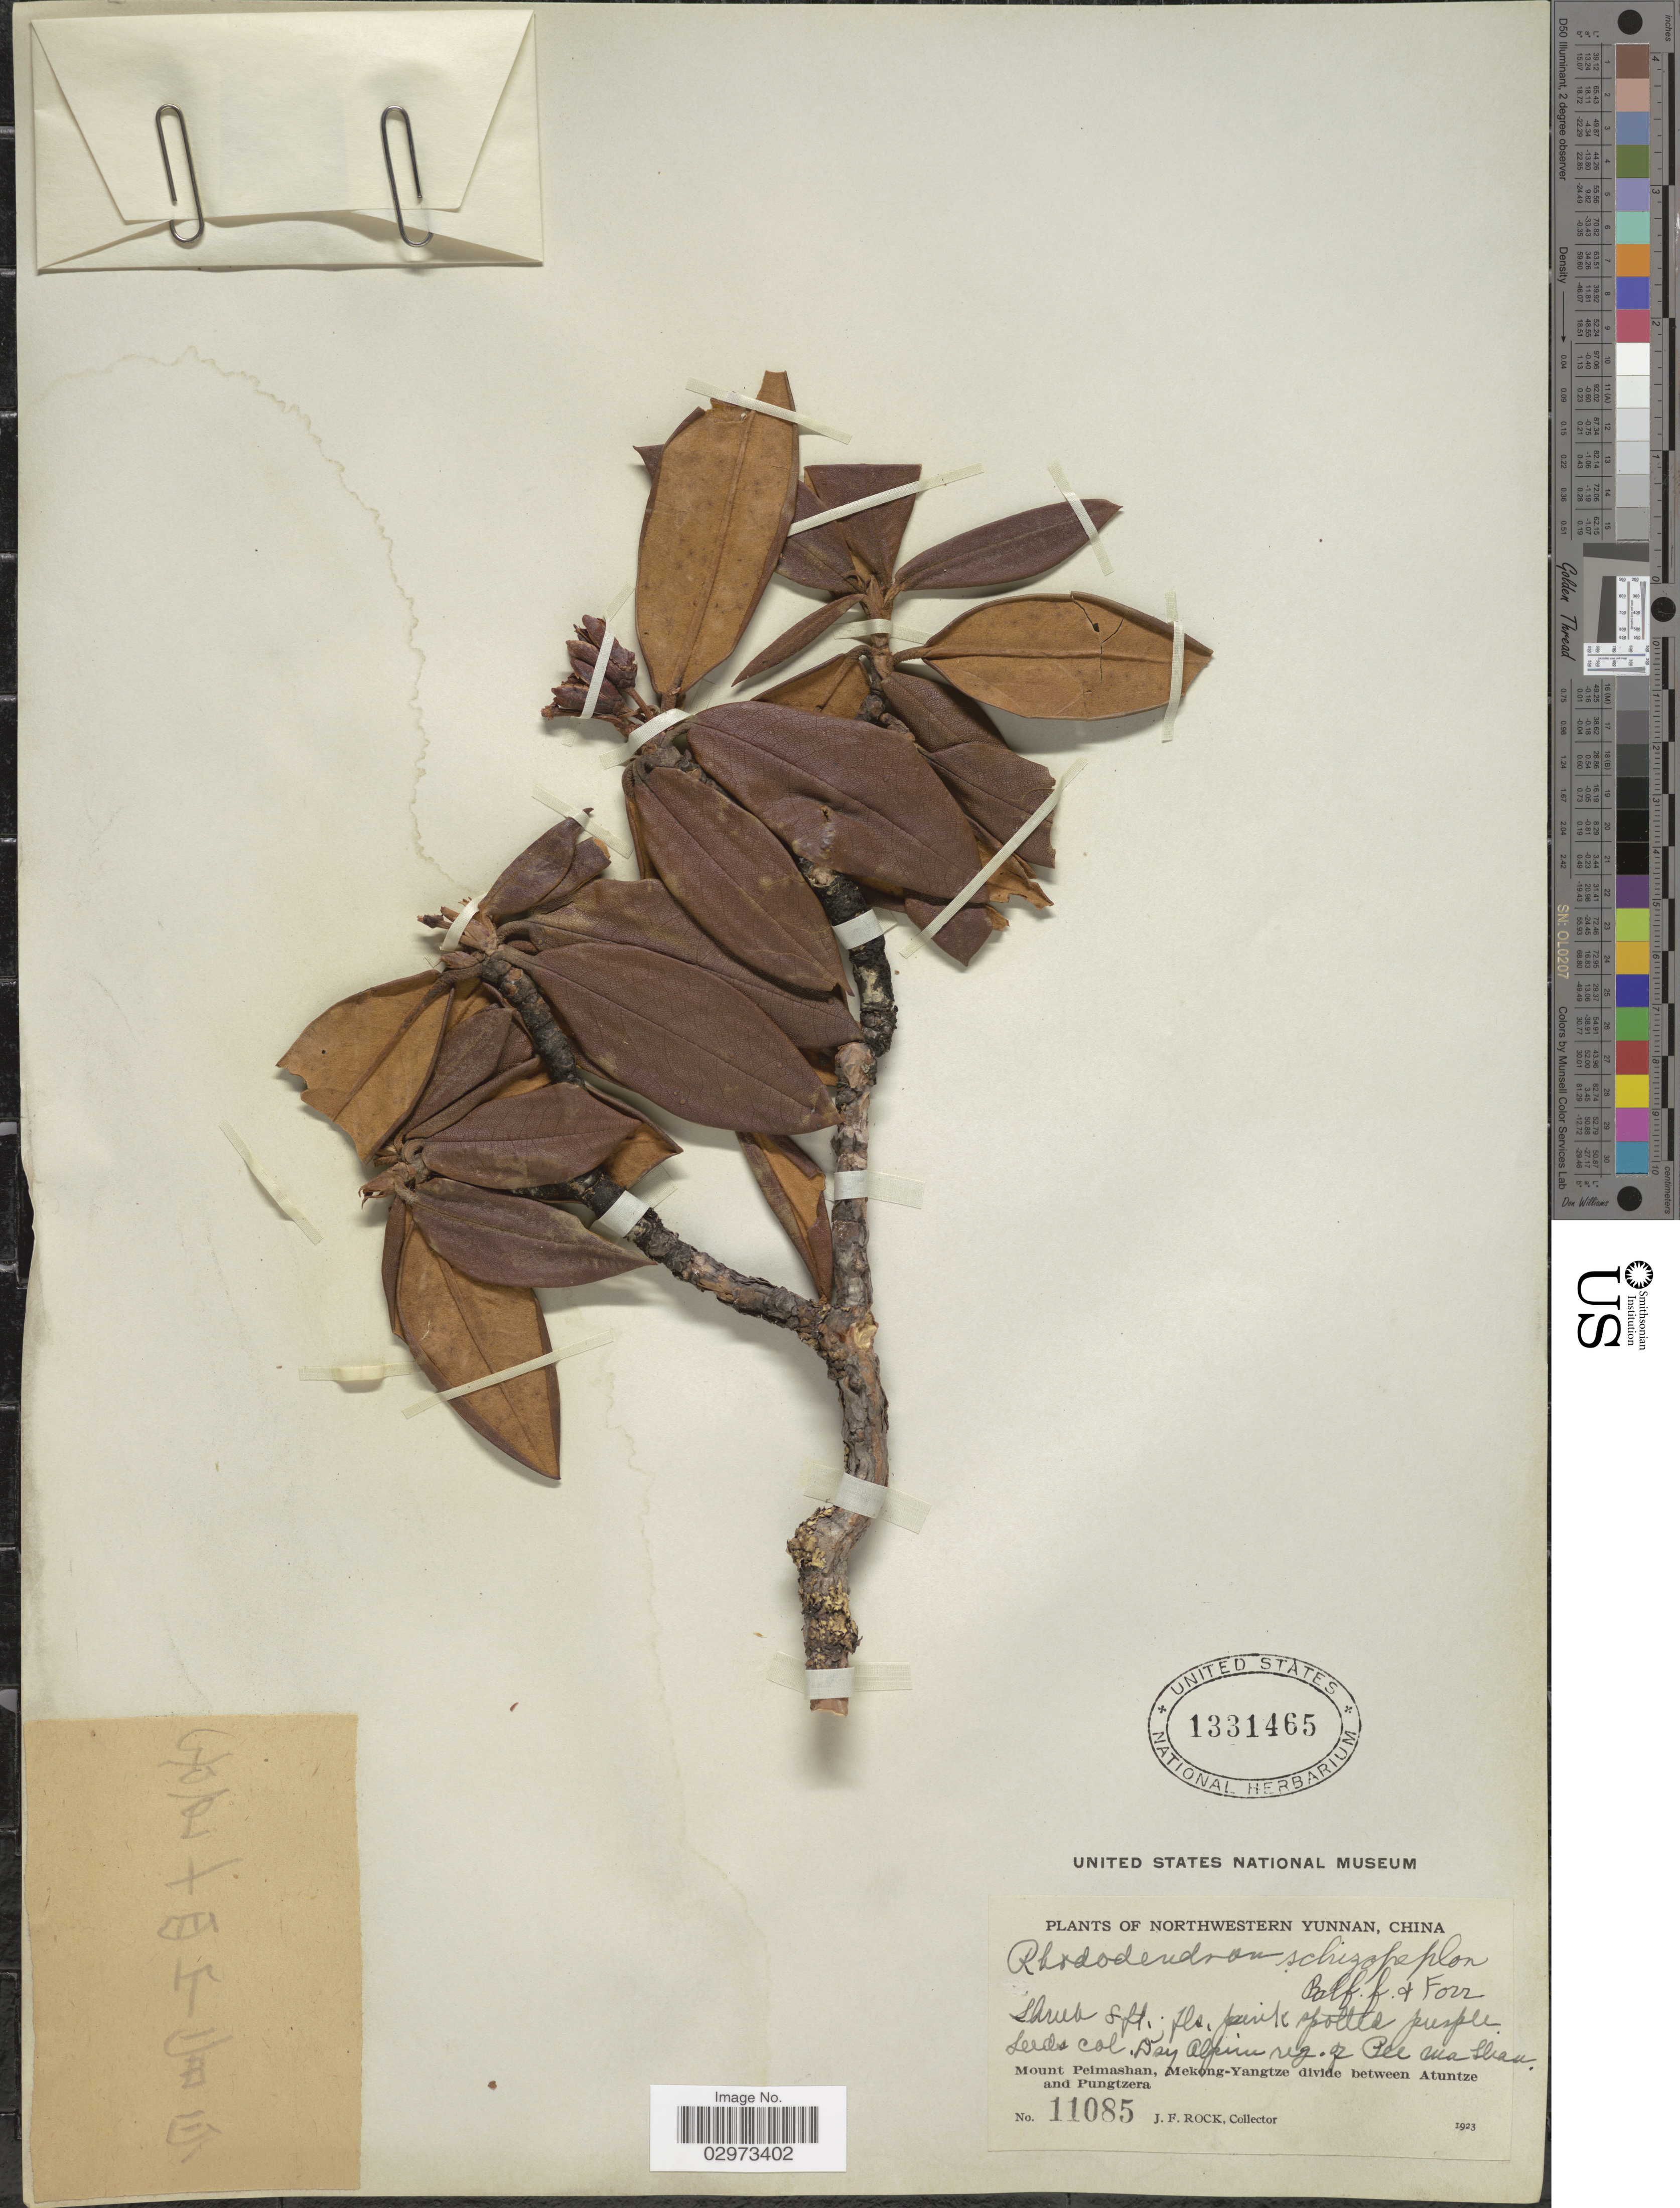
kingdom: Plantae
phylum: Tracheophyta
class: Magnoliopsida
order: Ericales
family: Ericaceae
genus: Rhododendron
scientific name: Rhododendron schizopeplum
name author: Balf. f. & Forrest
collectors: J. Rock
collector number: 11085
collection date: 1923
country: China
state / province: Yunnan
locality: Northwestern Yunnan. Dry Alpine reg. of Pei Ma Shan. Mount Peimashan, Mekong-Yangtze divide between Atuntze and Pungtzera.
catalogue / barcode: US 1331465